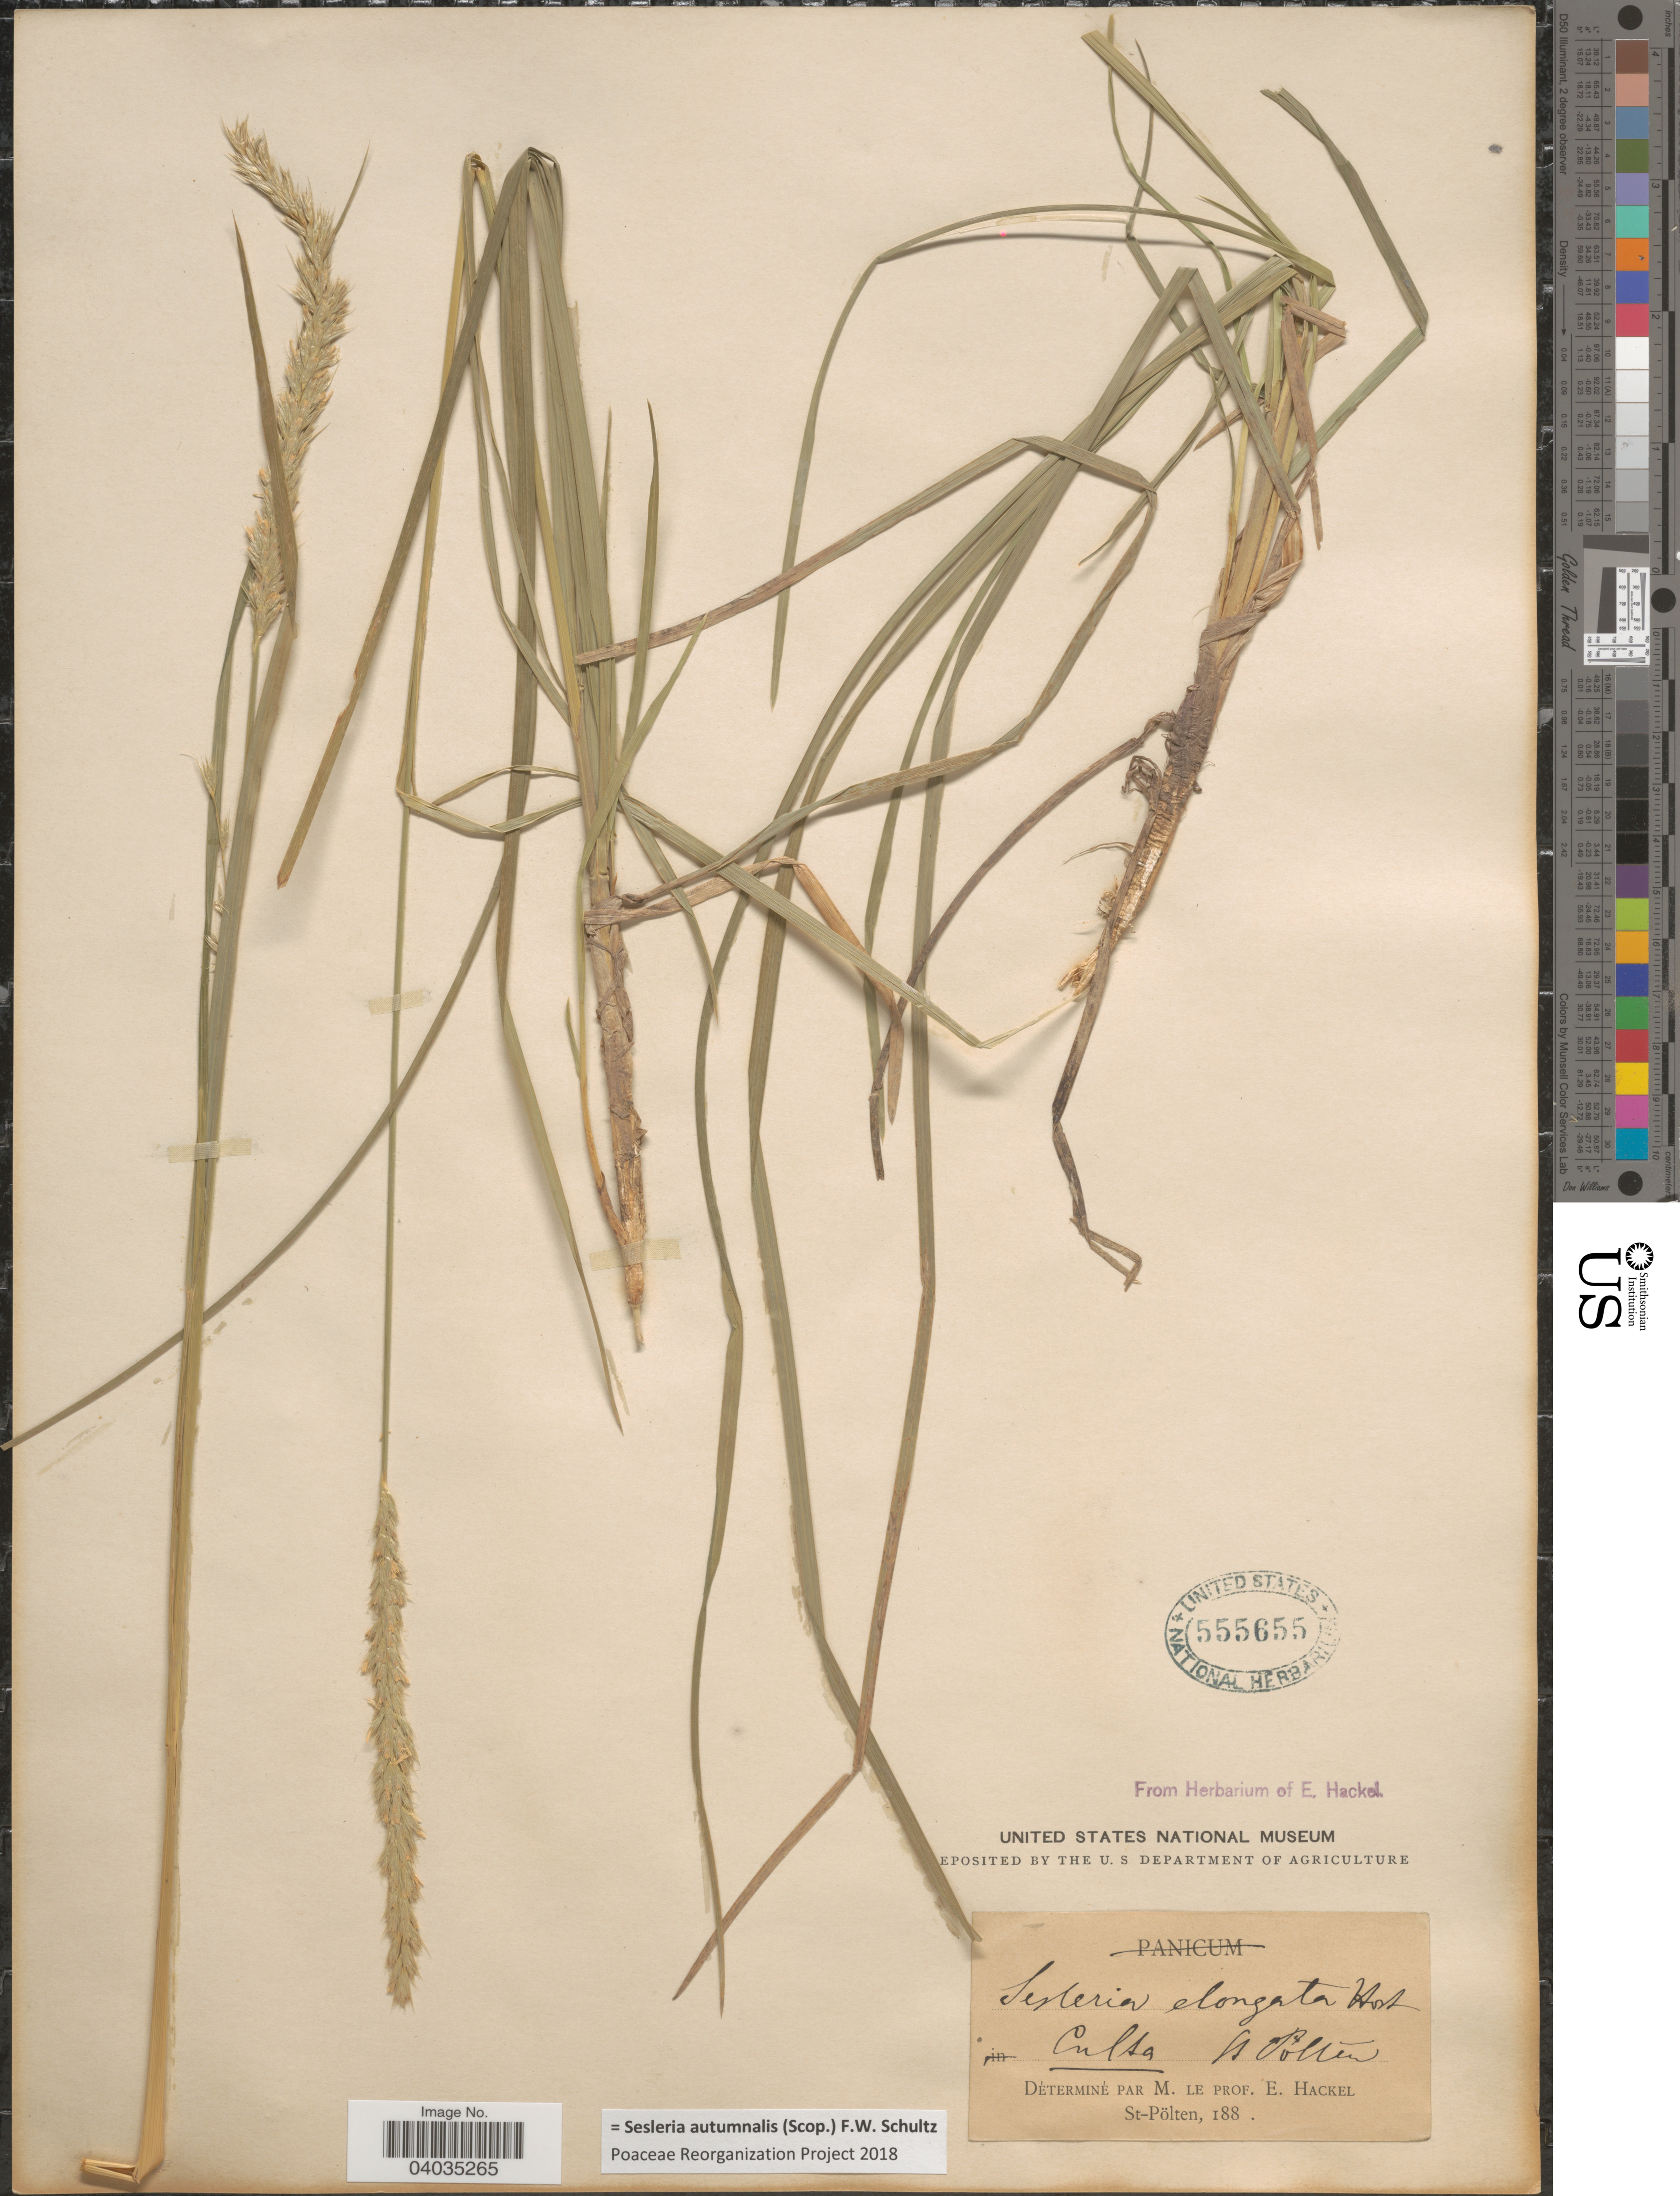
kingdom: Plantae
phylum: Tracheophyta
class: Liliopsida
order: Poales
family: Poaceae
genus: Sesleria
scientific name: Sesleria autumnalis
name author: (Scop.) F.W. Schultz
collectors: ex herb. E. Hackel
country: Austria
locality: St. Pölten.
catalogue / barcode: US 555655